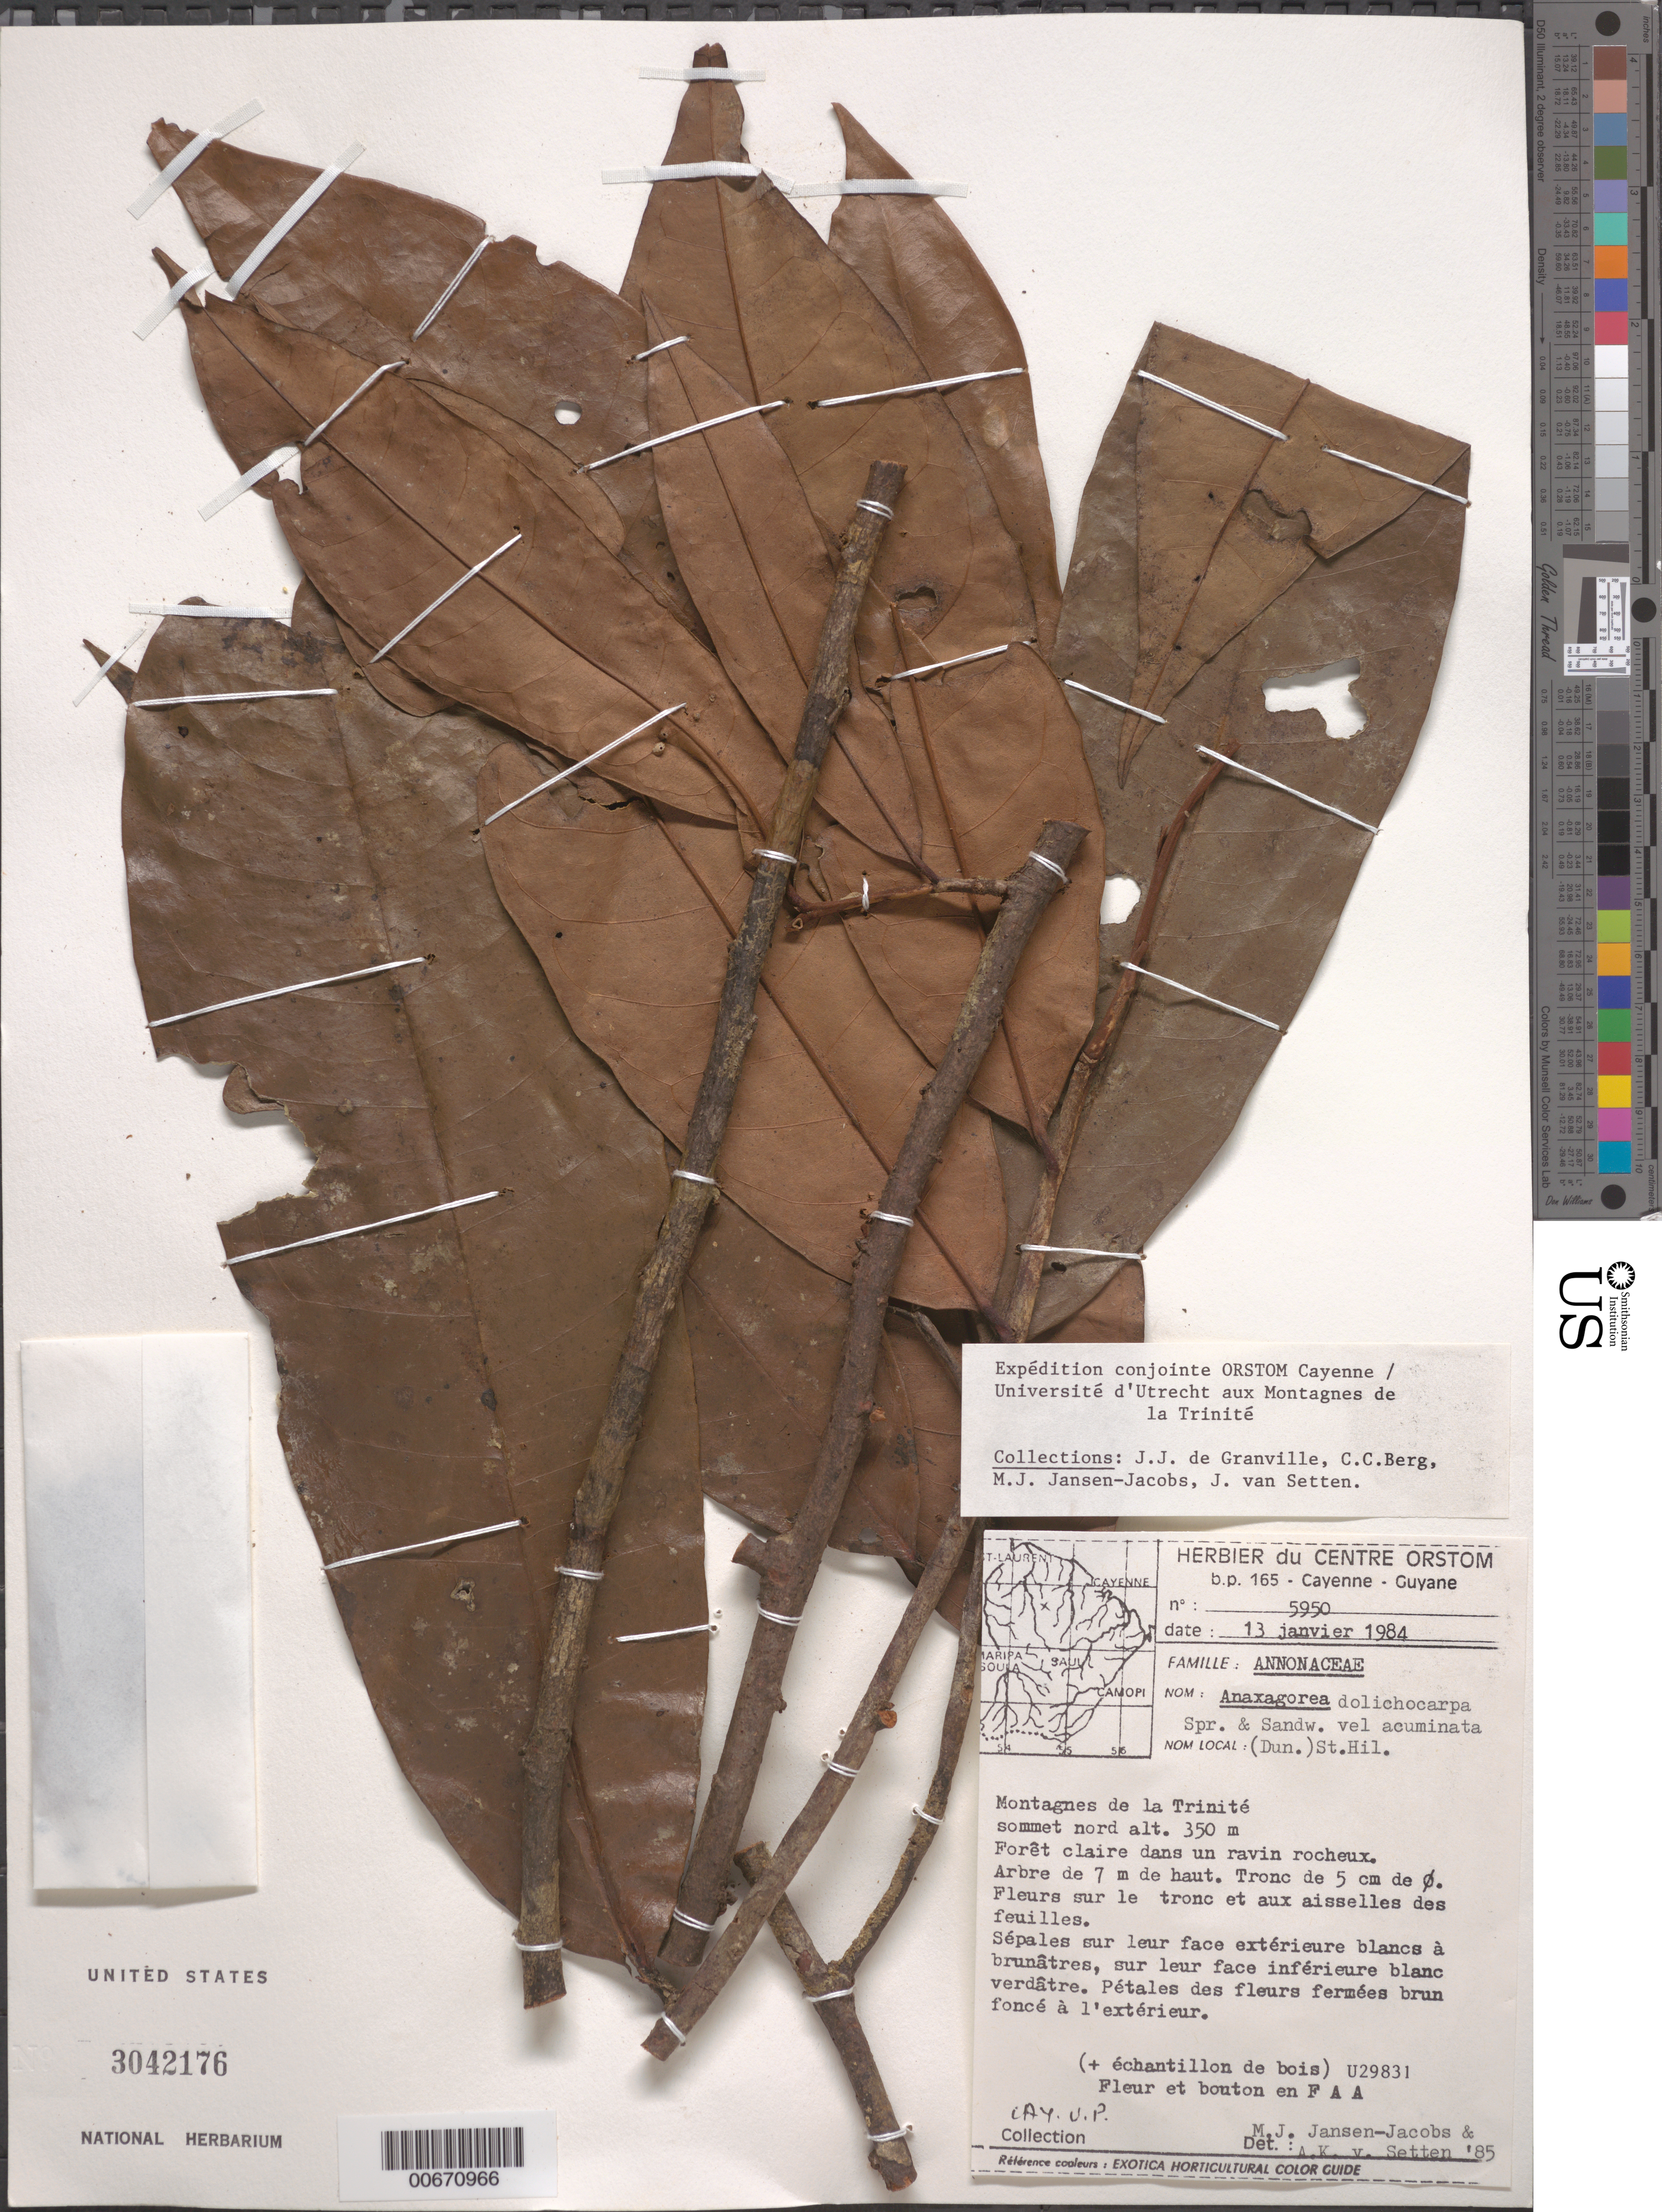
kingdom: Plantae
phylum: Tracheophyta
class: Magnoliopsida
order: Magnoliales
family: Annonaceae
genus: Anaxagorea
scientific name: Anaxagorea dolichocarpa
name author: Sprague & Sandwith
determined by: Jansen-Jacobs, M. J.; Setten, A. K.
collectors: J.-J. de Granville, C. C. Berg, M. J. Jansen-Jacobs & J. van Setten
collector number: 5950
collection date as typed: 13-Jan-84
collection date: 1984-01-13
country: French Guiana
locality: Montagnes de la Trinité, sommet Nord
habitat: Forêt claire dans un ravin rocheux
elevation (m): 350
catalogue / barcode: US 3042176